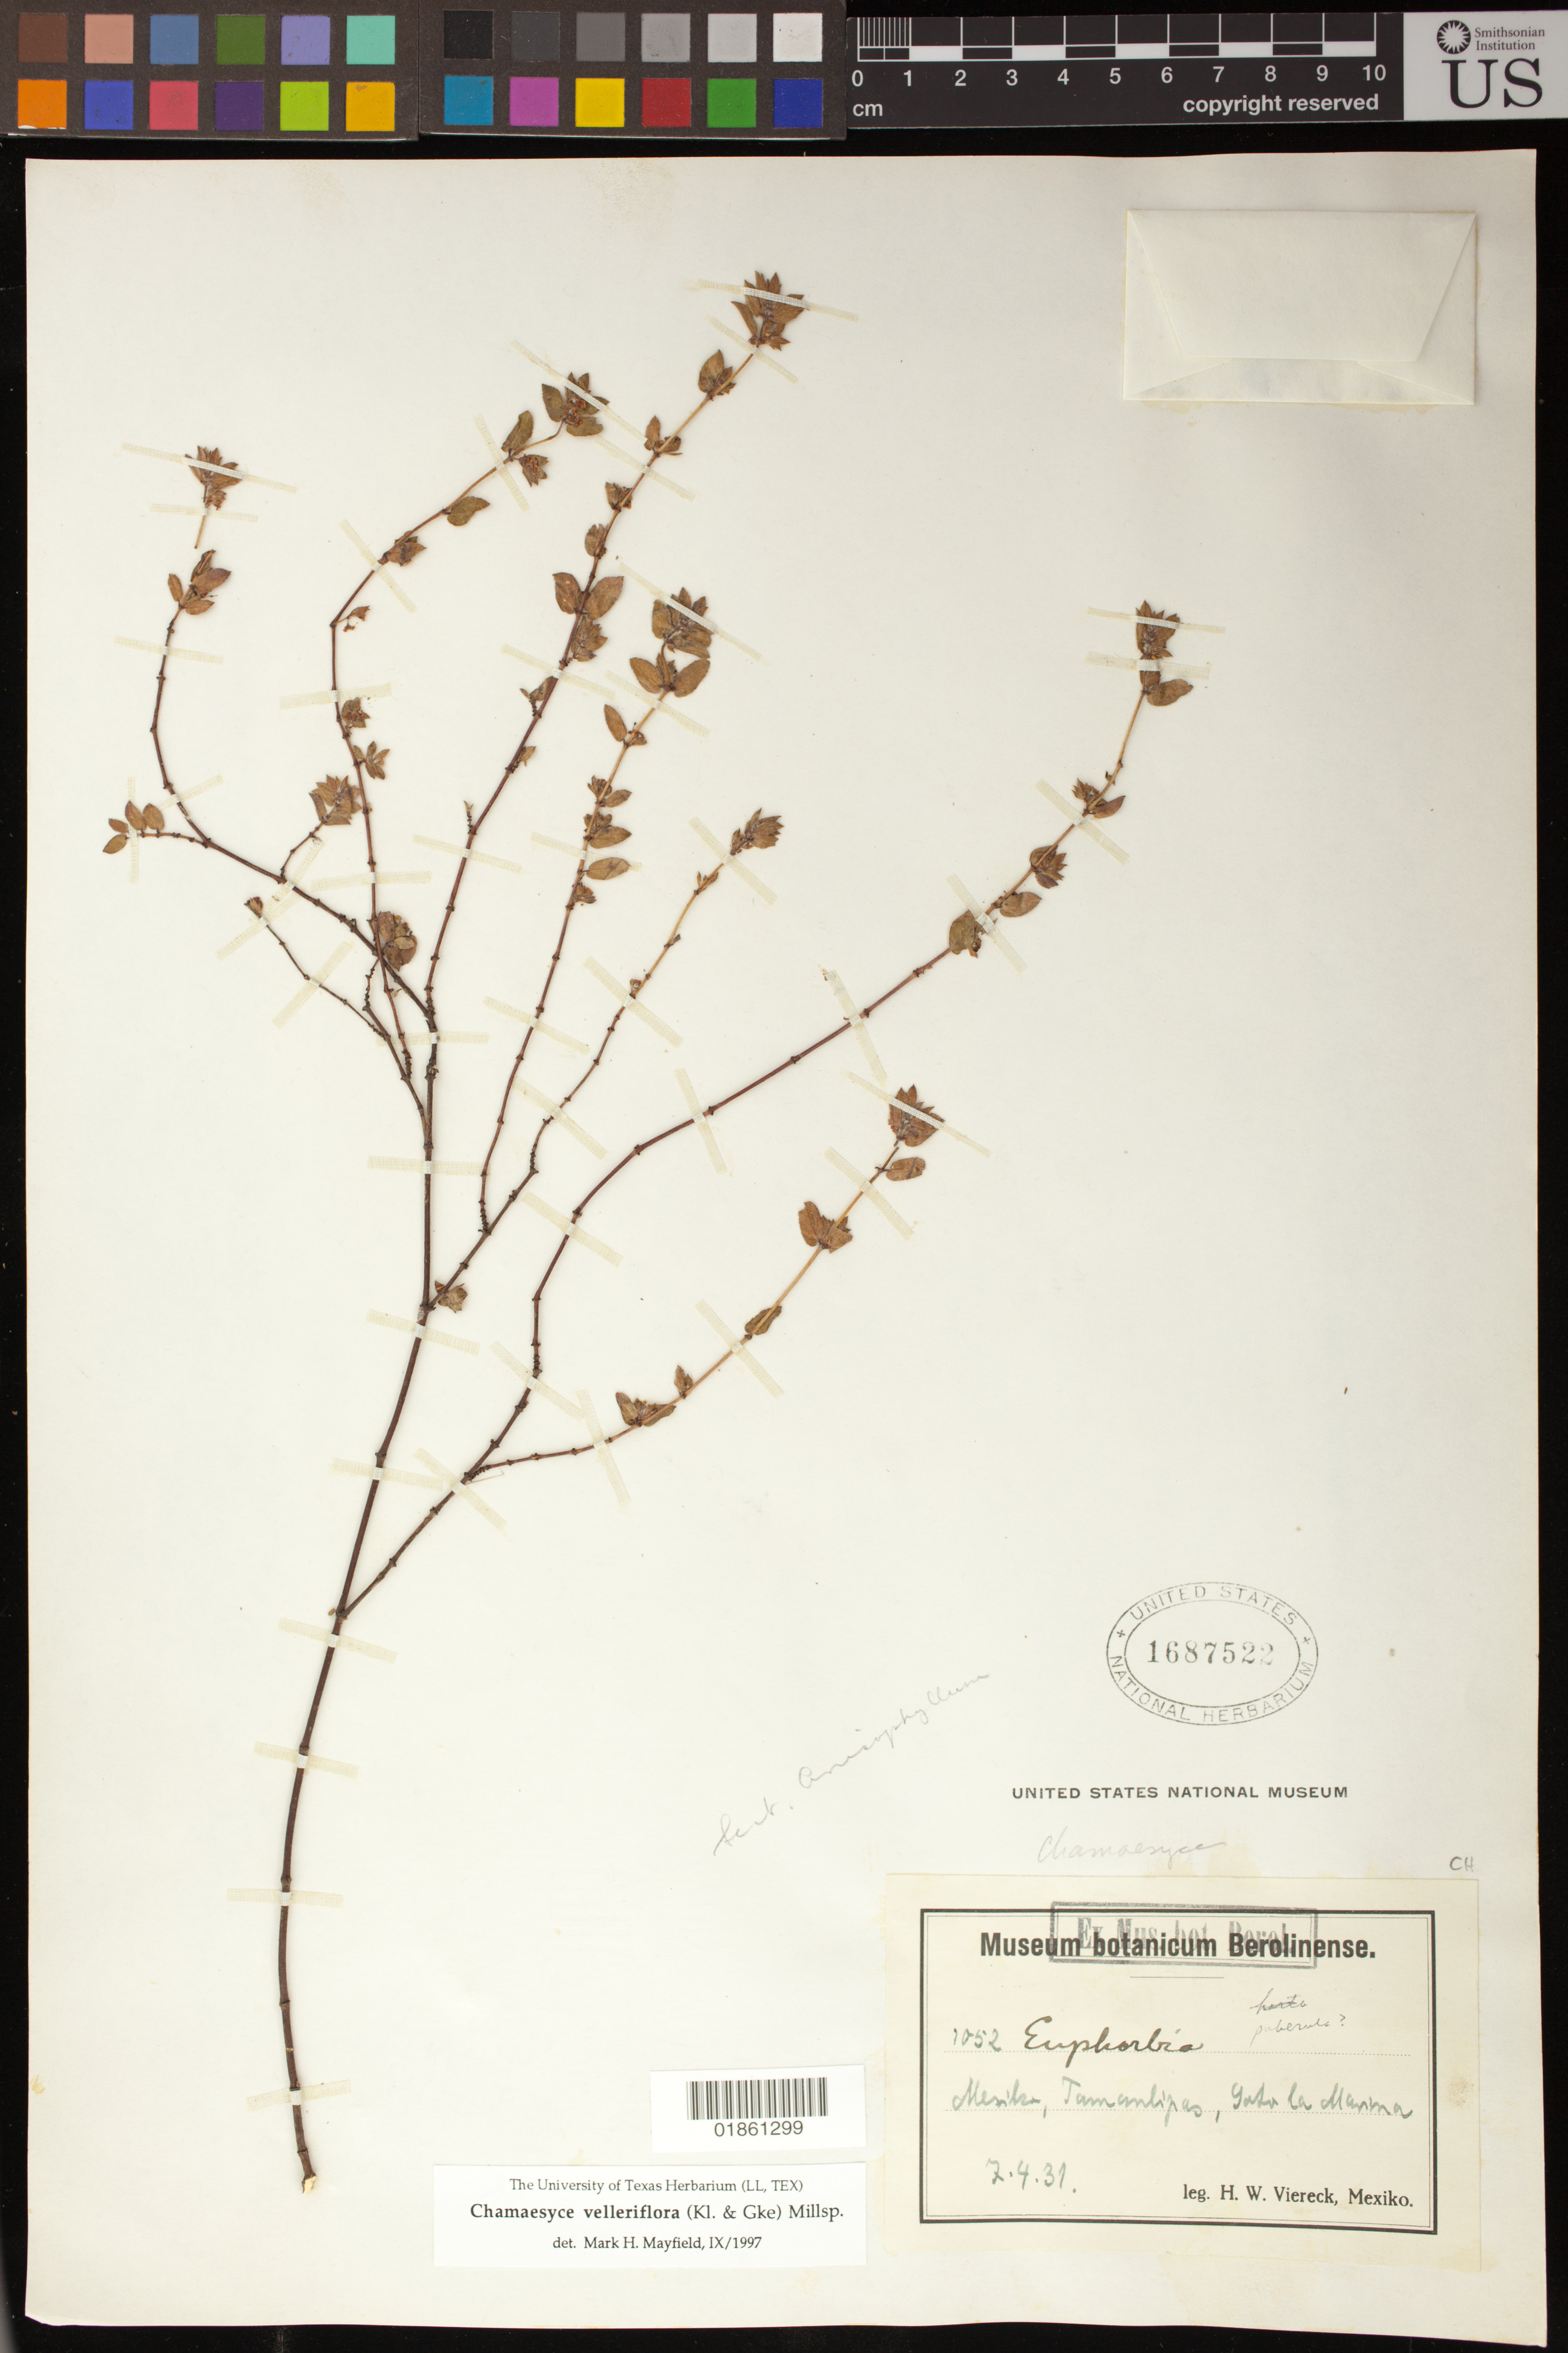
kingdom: Plantae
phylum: Tracheophyta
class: Magnoliopsida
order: Malpighiales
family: Euphorbiaceae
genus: Euphorbia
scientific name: Euphorbia velleriflora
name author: (Klotzsch & Garcke) Boiss.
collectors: H. W. Viereck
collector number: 1052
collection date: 1931-04-07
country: Mexico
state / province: Tamaulipas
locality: Soto la Marina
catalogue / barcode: US 1687522